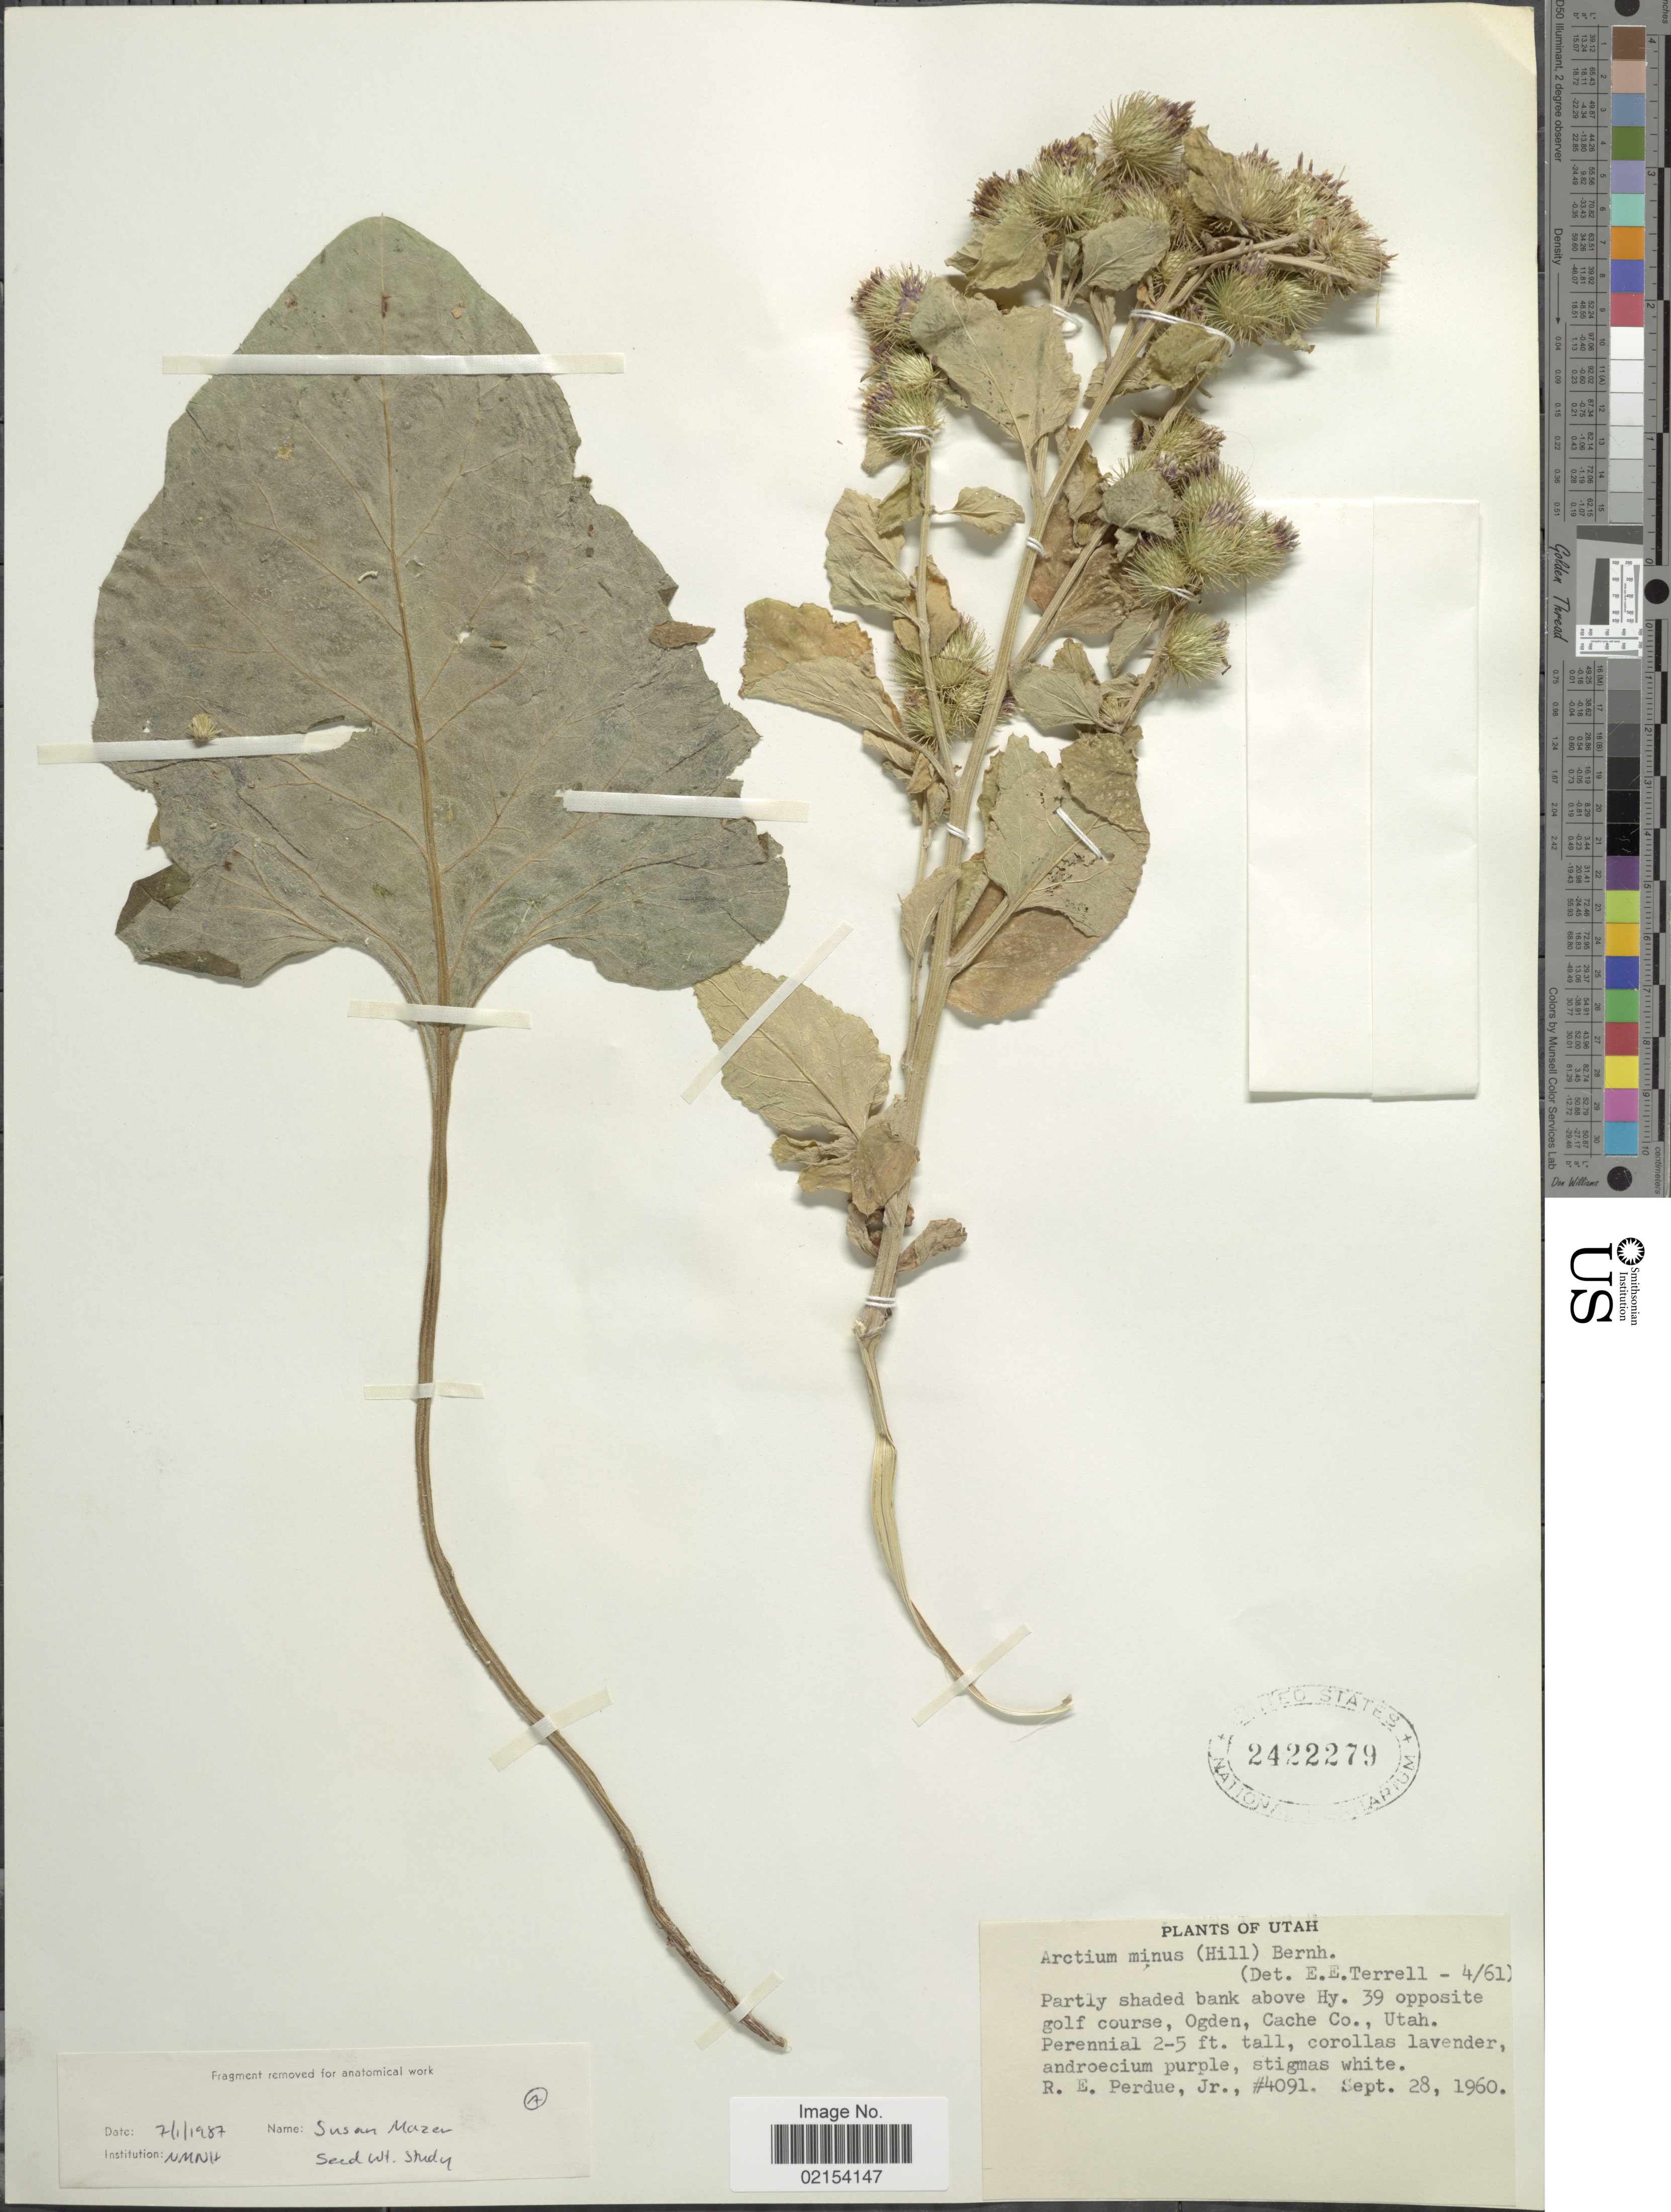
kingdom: Plantae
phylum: Tracheophyta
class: Magnoliopsida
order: Asterales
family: Asteraceae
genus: Arctium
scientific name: Arctium minus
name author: (Hill) Bernh.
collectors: R. E. Perdue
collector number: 4091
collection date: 1960-09-28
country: United States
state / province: Utah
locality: Bank above Hy. 39 opposite golf course, Ogden, Cache Co.,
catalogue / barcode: US 2422279